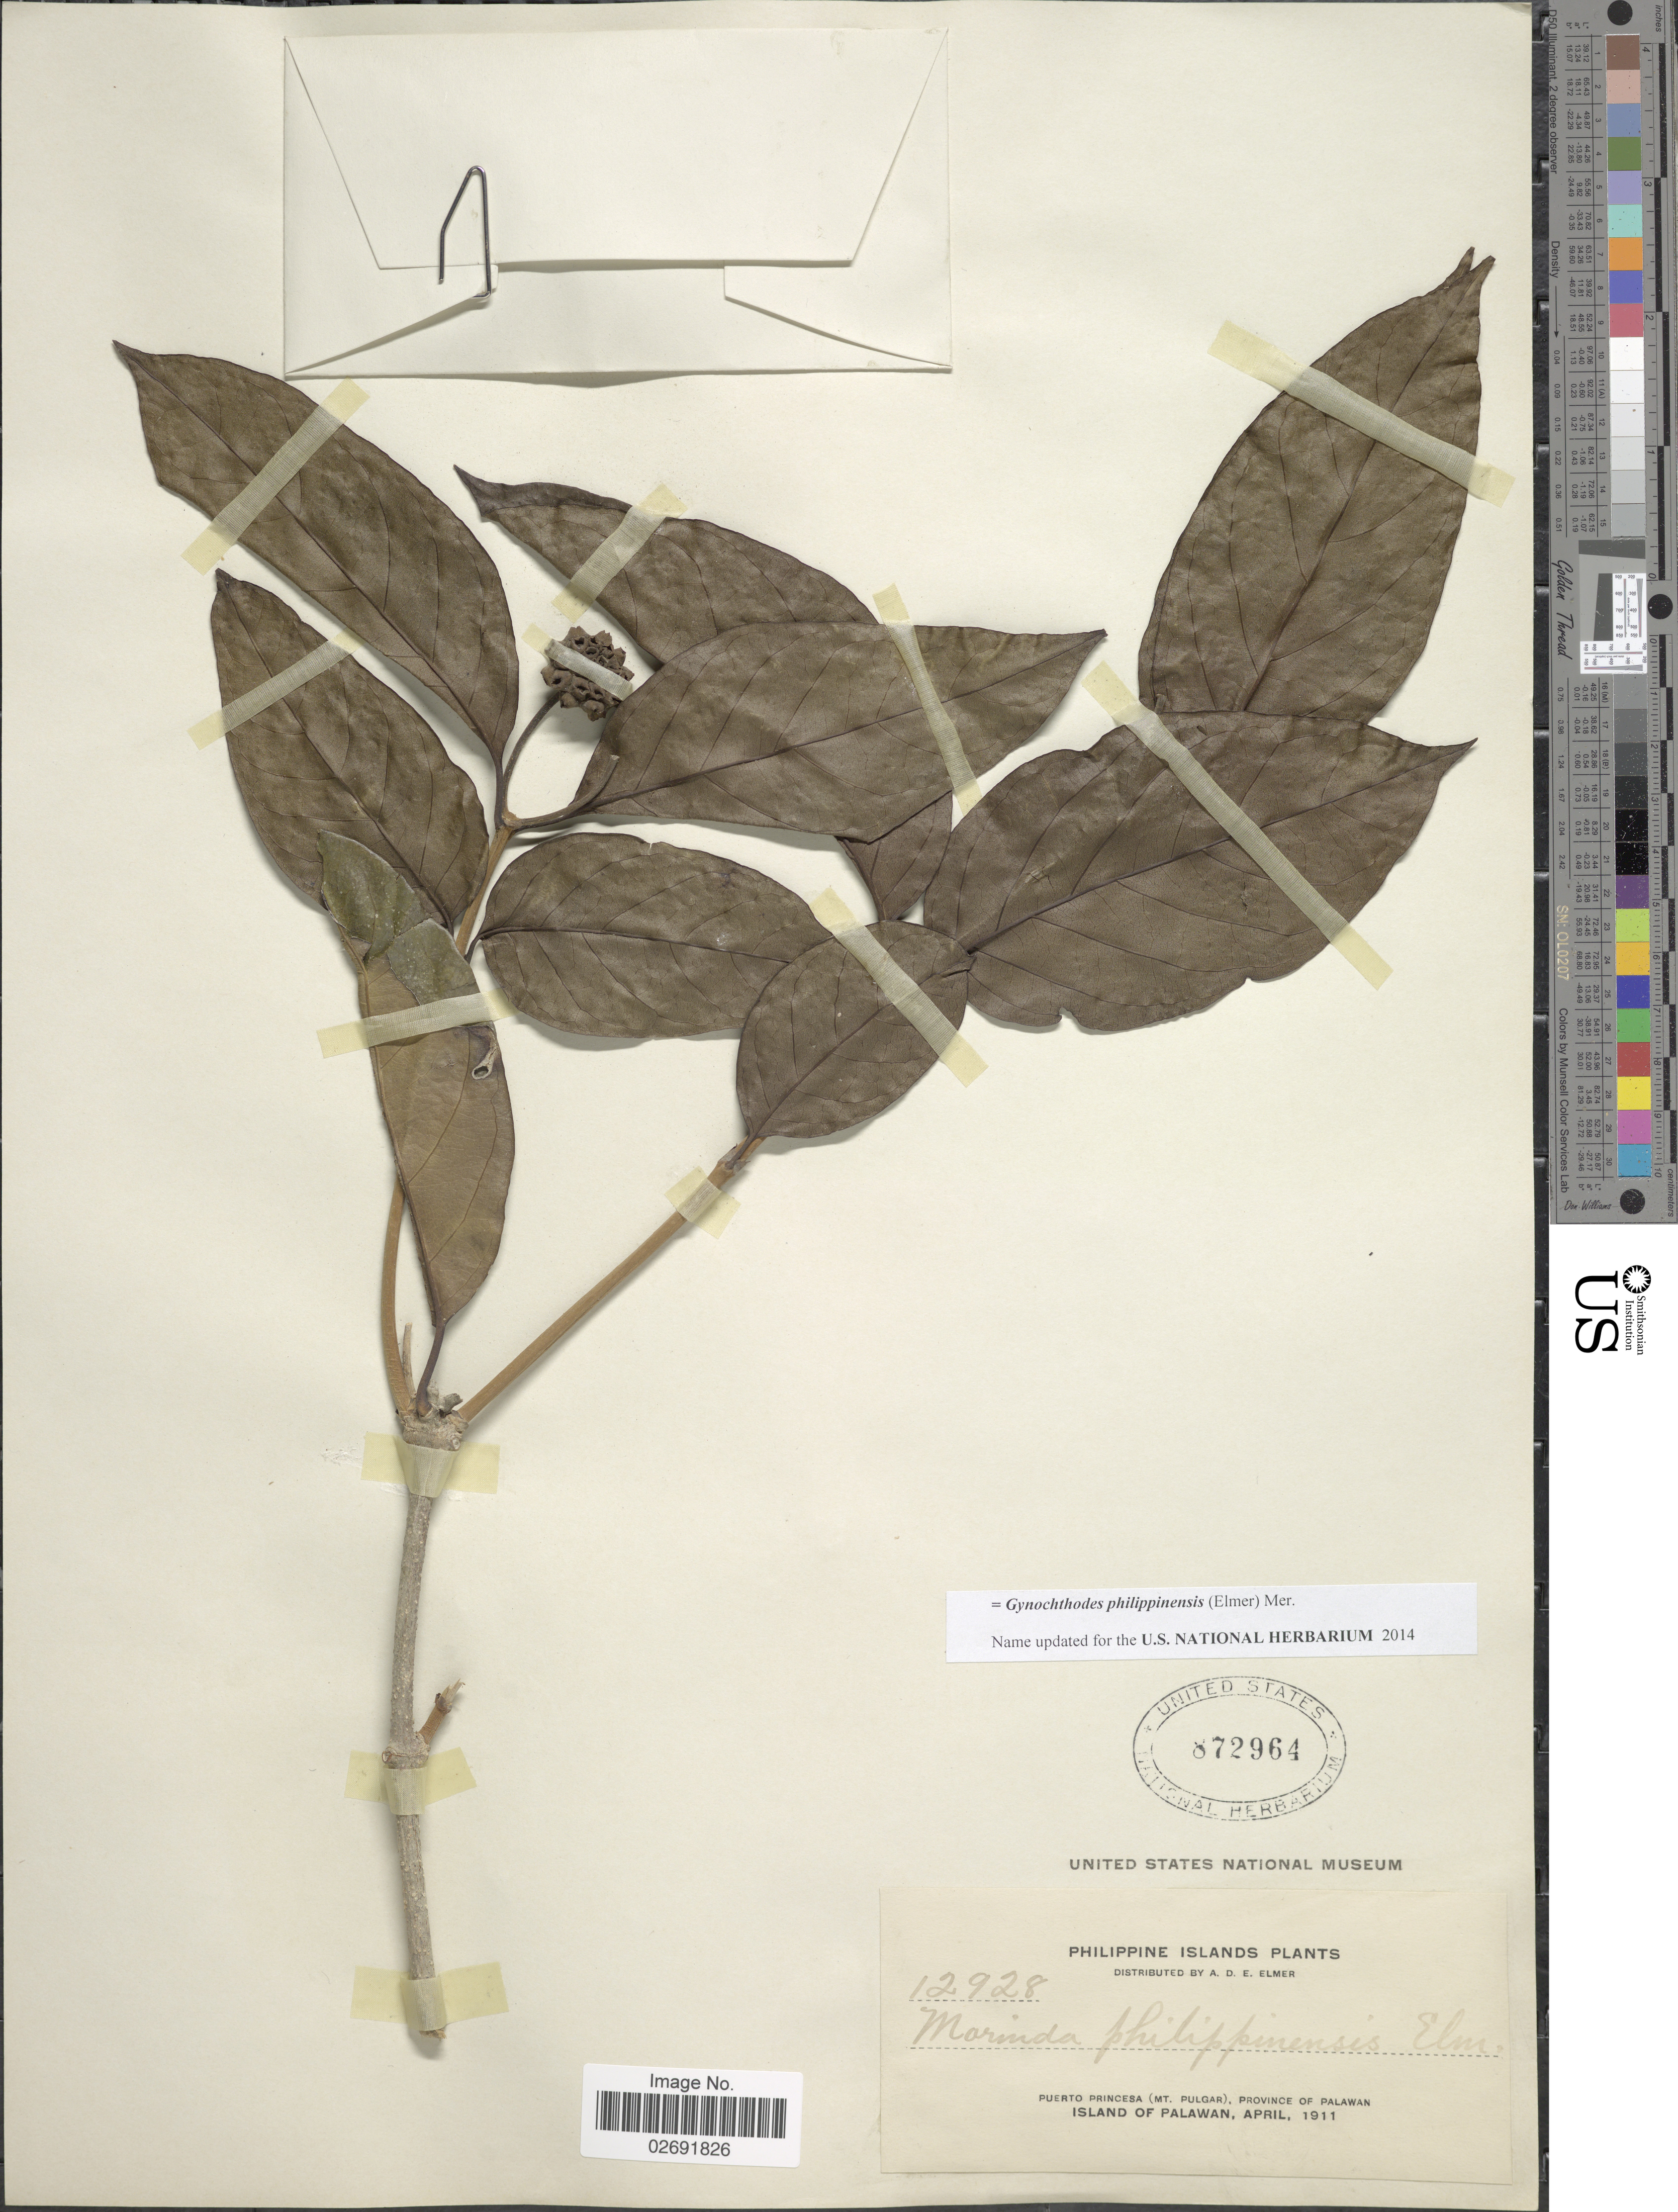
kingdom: Plantae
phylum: Tracheophyta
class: Magnoliopsida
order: Gentianales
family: Rubiaceae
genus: Gynochthodes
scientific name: Gynochthodes philippinensis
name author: (Elmer) Merr.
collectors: A. D. E. Elmer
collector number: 12928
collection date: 1911-04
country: Philippines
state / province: Mimaropa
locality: Philippine Islands, Puerto Princesa (Mt. Pulgar), Province of Palawan, Island of Palawan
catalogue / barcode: US 872964